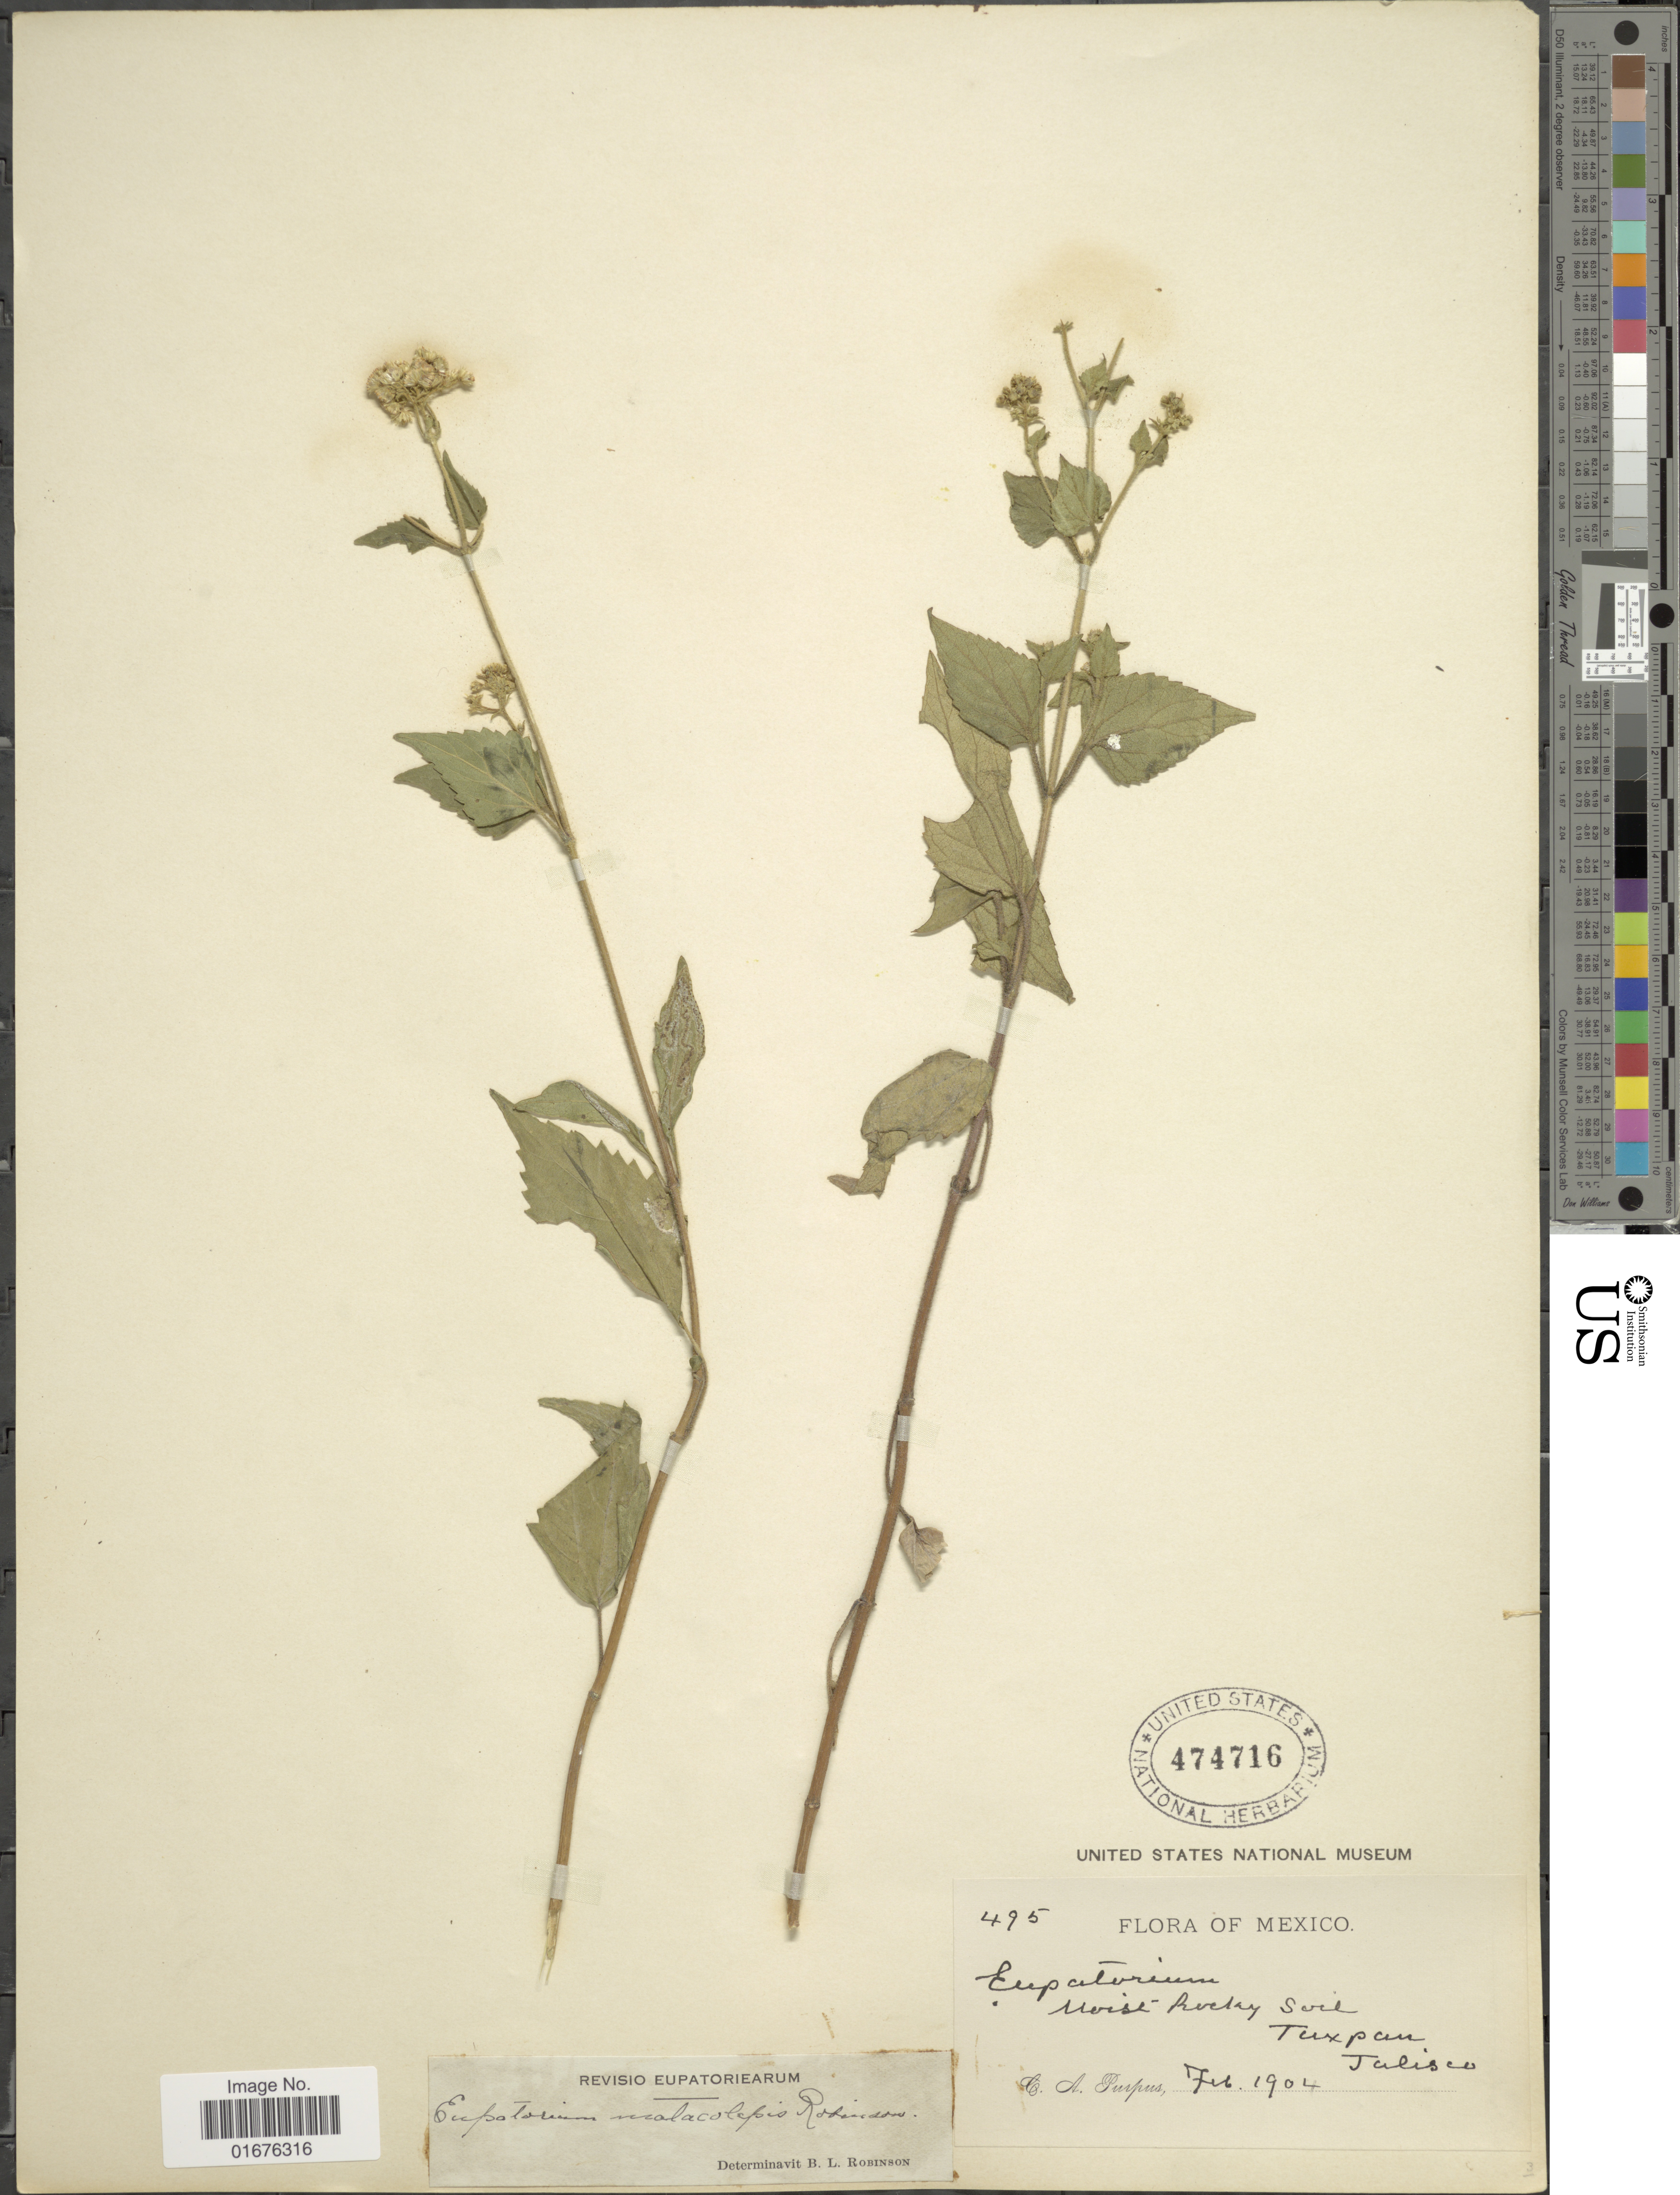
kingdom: Plantae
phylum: Tracheophyta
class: Magnoliopsida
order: Asterales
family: Asteraceae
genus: Ageratina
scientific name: Ageratina malacolepis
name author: (B.L. Rob.) R.M. King & H. Rob.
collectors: C. A. Purpus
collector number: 495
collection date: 1904-02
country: Mexico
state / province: Jalisco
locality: Moist-rocky soil, Tuxpan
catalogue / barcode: US 474716